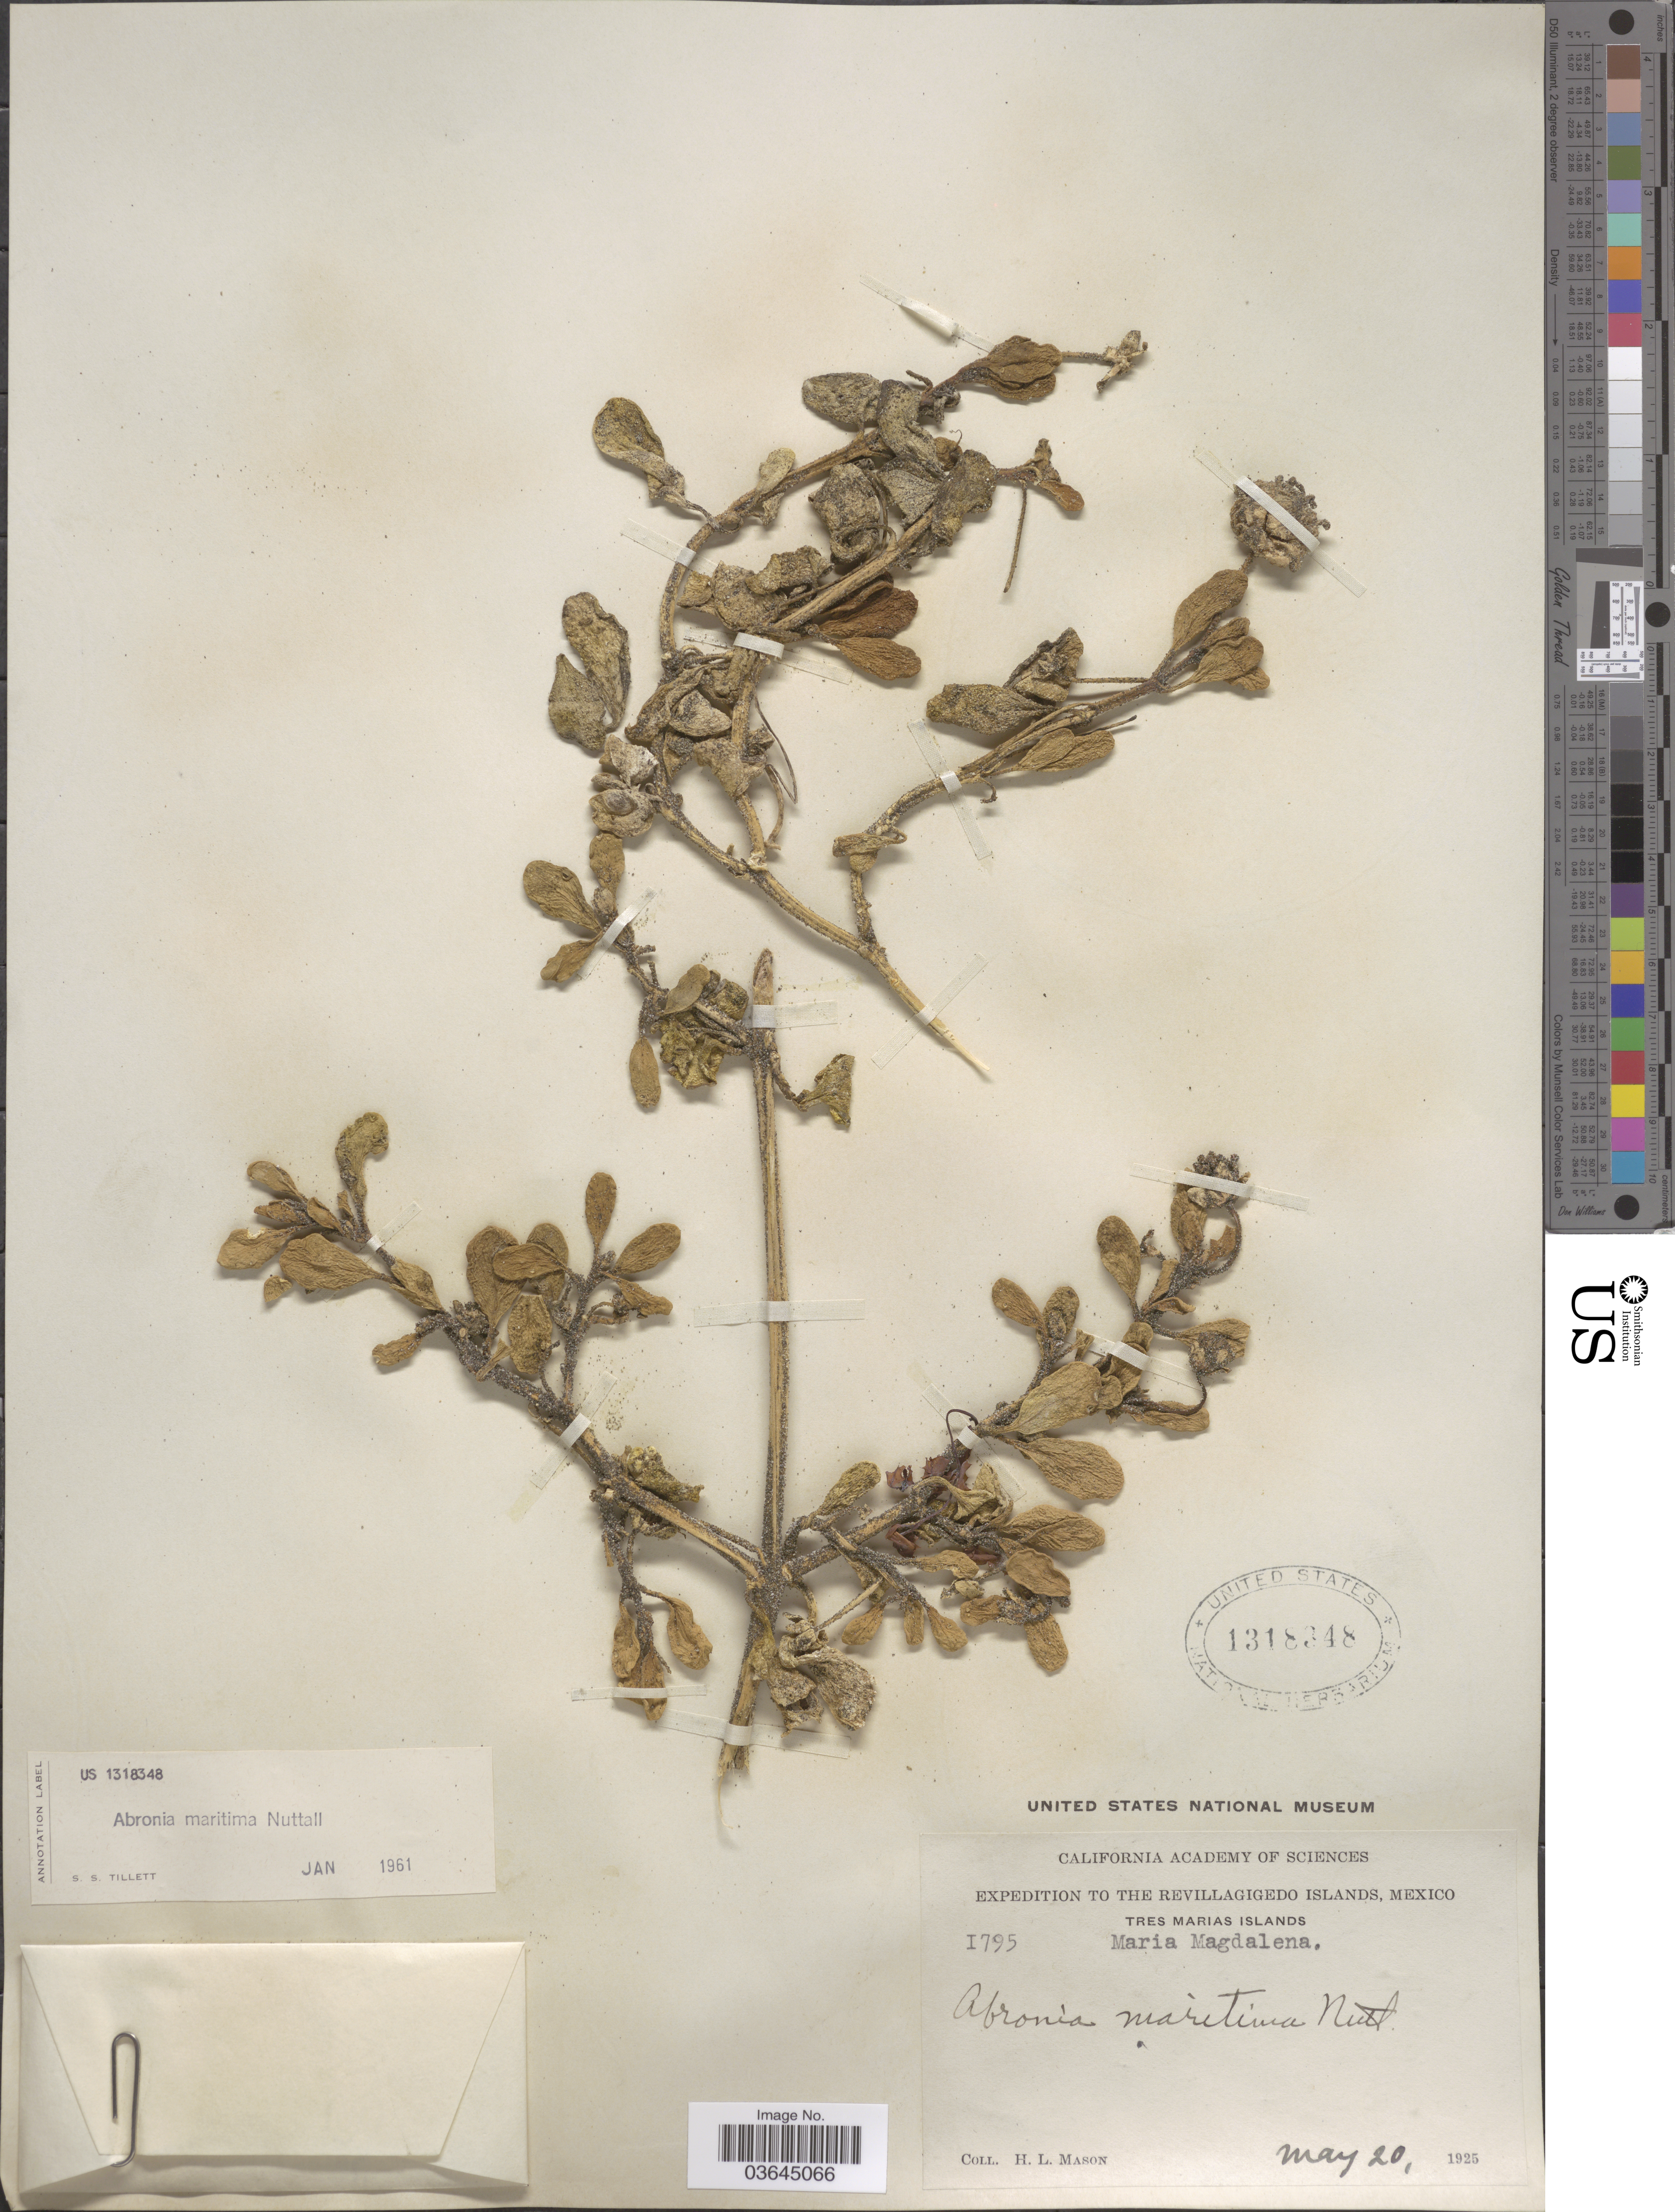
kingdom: Plantae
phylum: Tracheophyta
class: Magnoliopsida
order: Caryophyllales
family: Nyctaginaceae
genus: Abronia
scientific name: Abronia maritima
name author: Nutt. ex S. Watson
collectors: H. L. Mason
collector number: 1795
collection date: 1925-05-20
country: Mexico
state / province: Nayarit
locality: The Revillagigedo Islands. Tres Marias Islands. Maria Magdalena.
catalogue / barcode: US 1318348